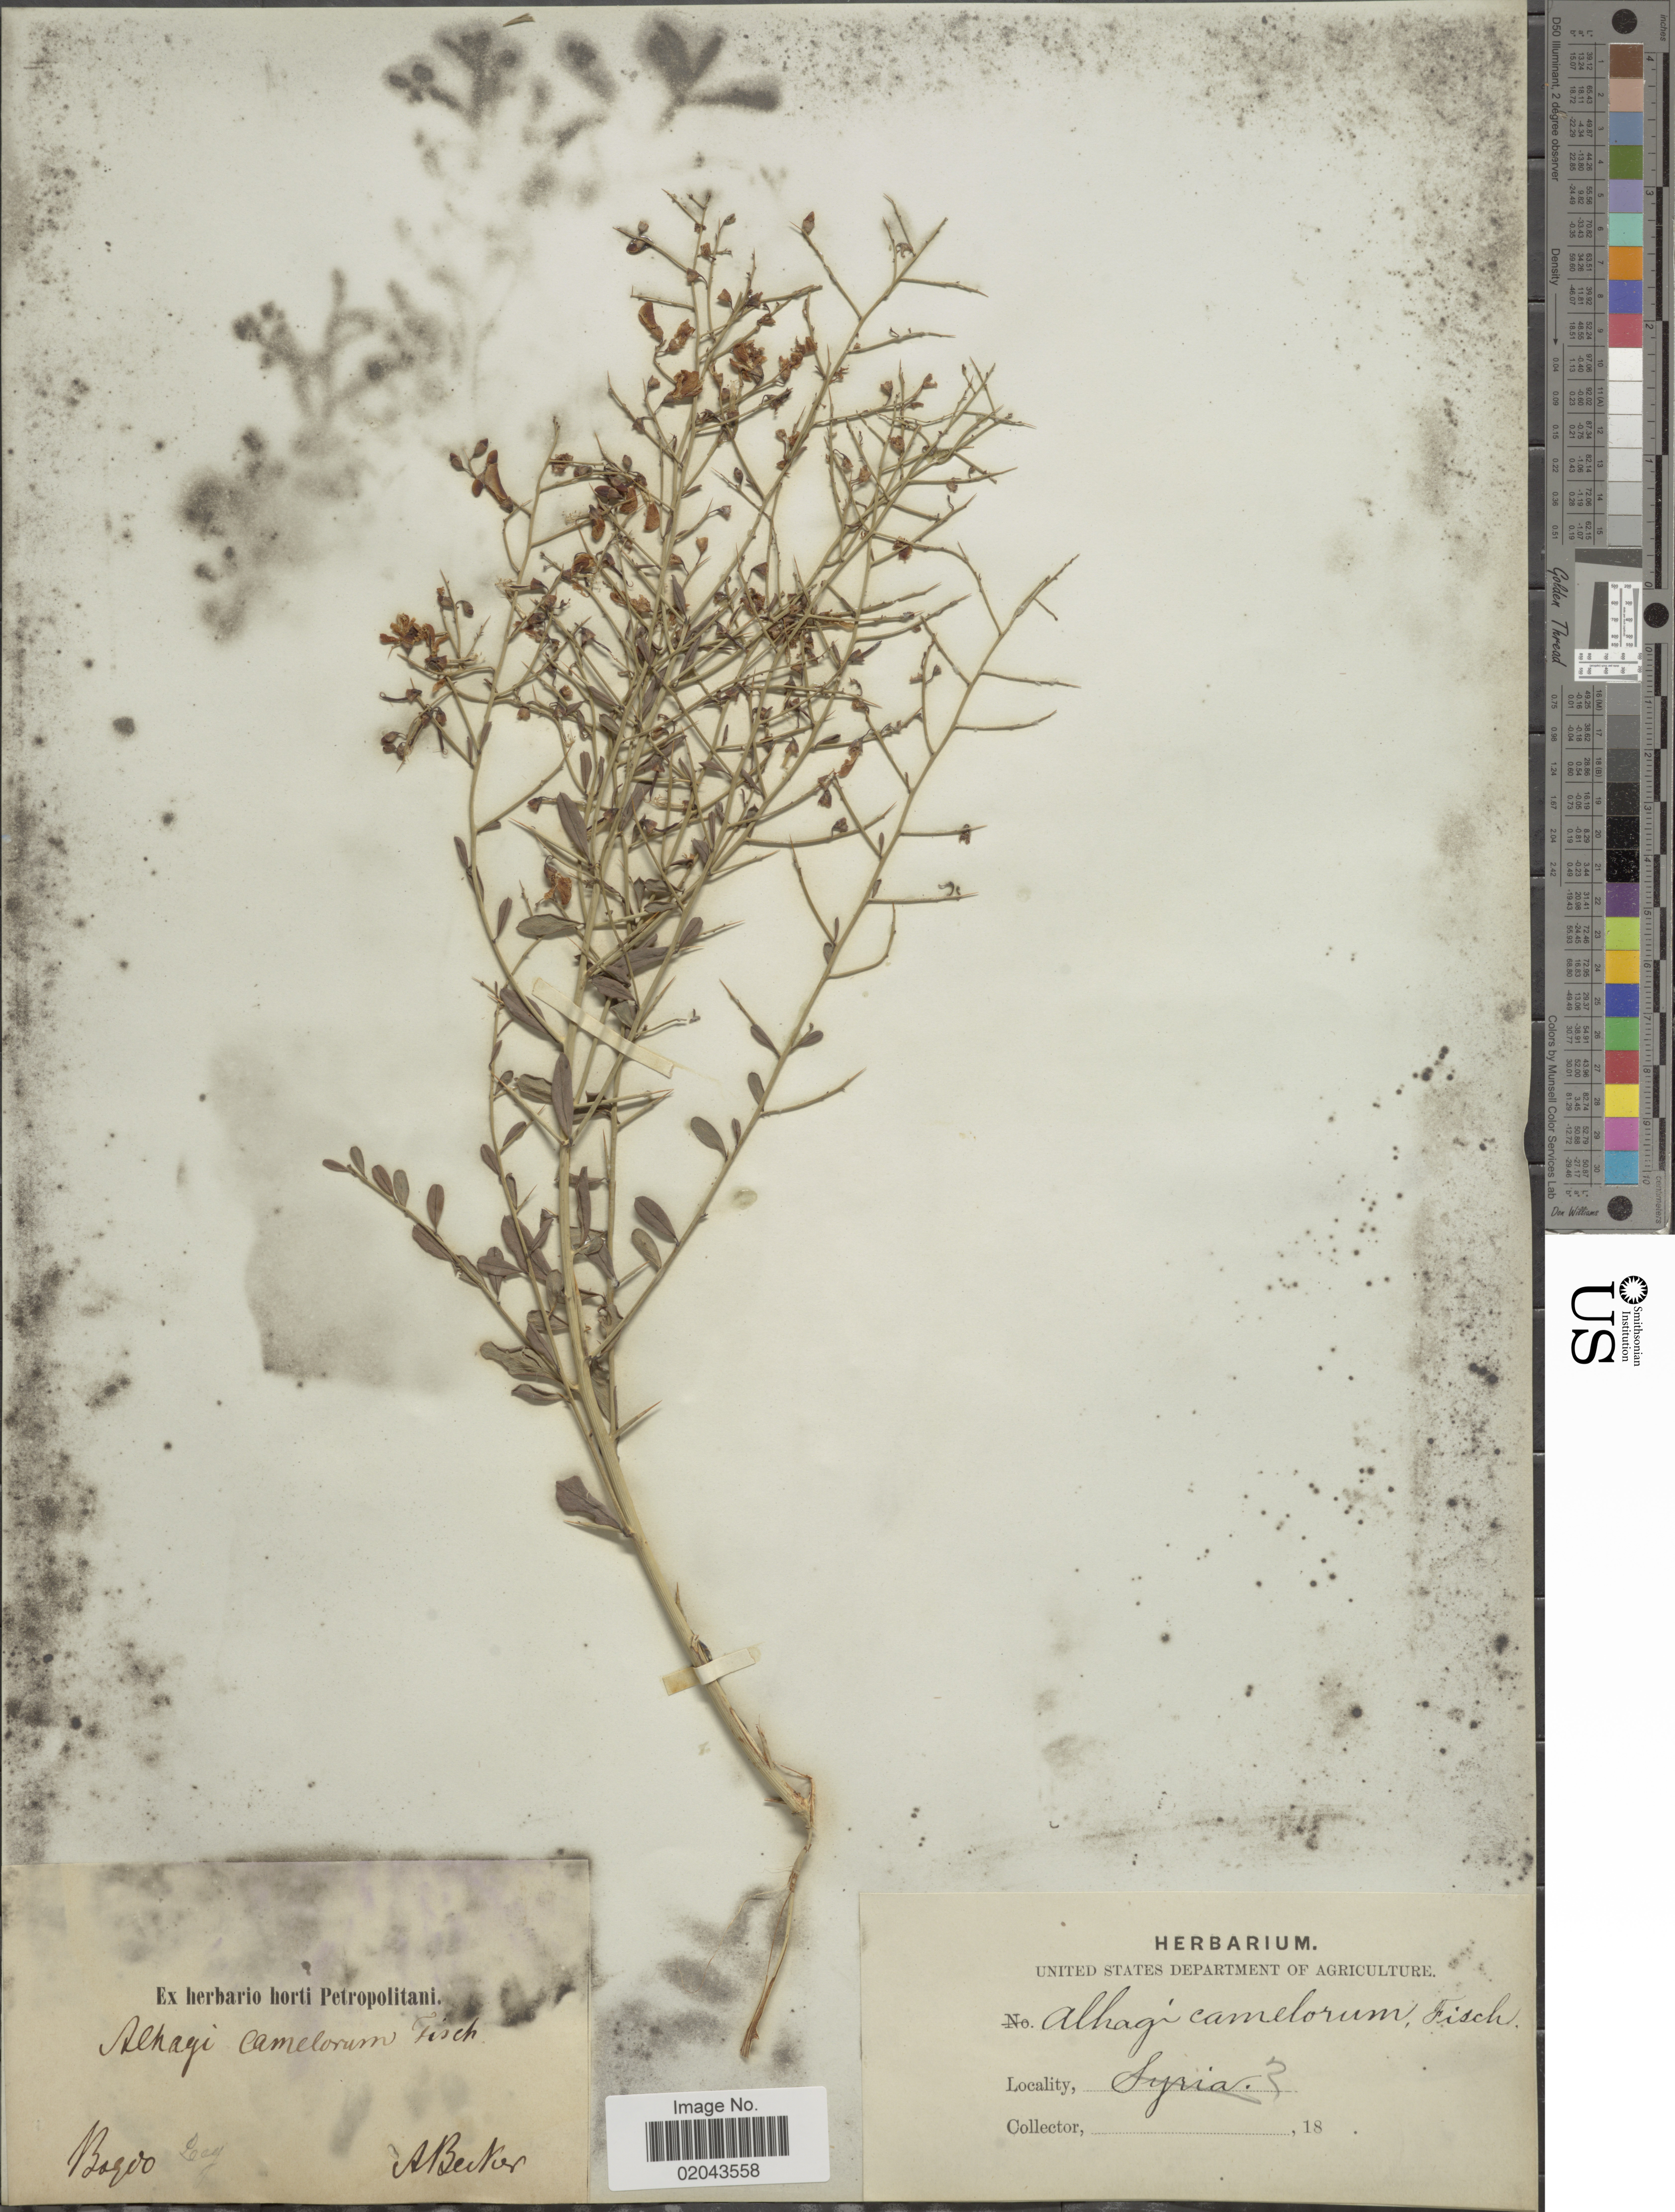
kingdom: Plantae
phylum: Tracheophyta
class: Magnoliopsida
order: Fabales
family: Fabaceae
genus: Alhagi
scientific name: Alhagi camelorum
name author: Fisch.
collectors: A. Becker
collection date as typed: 18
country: Russian Federation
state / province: Astrakhan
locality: Bagdo.